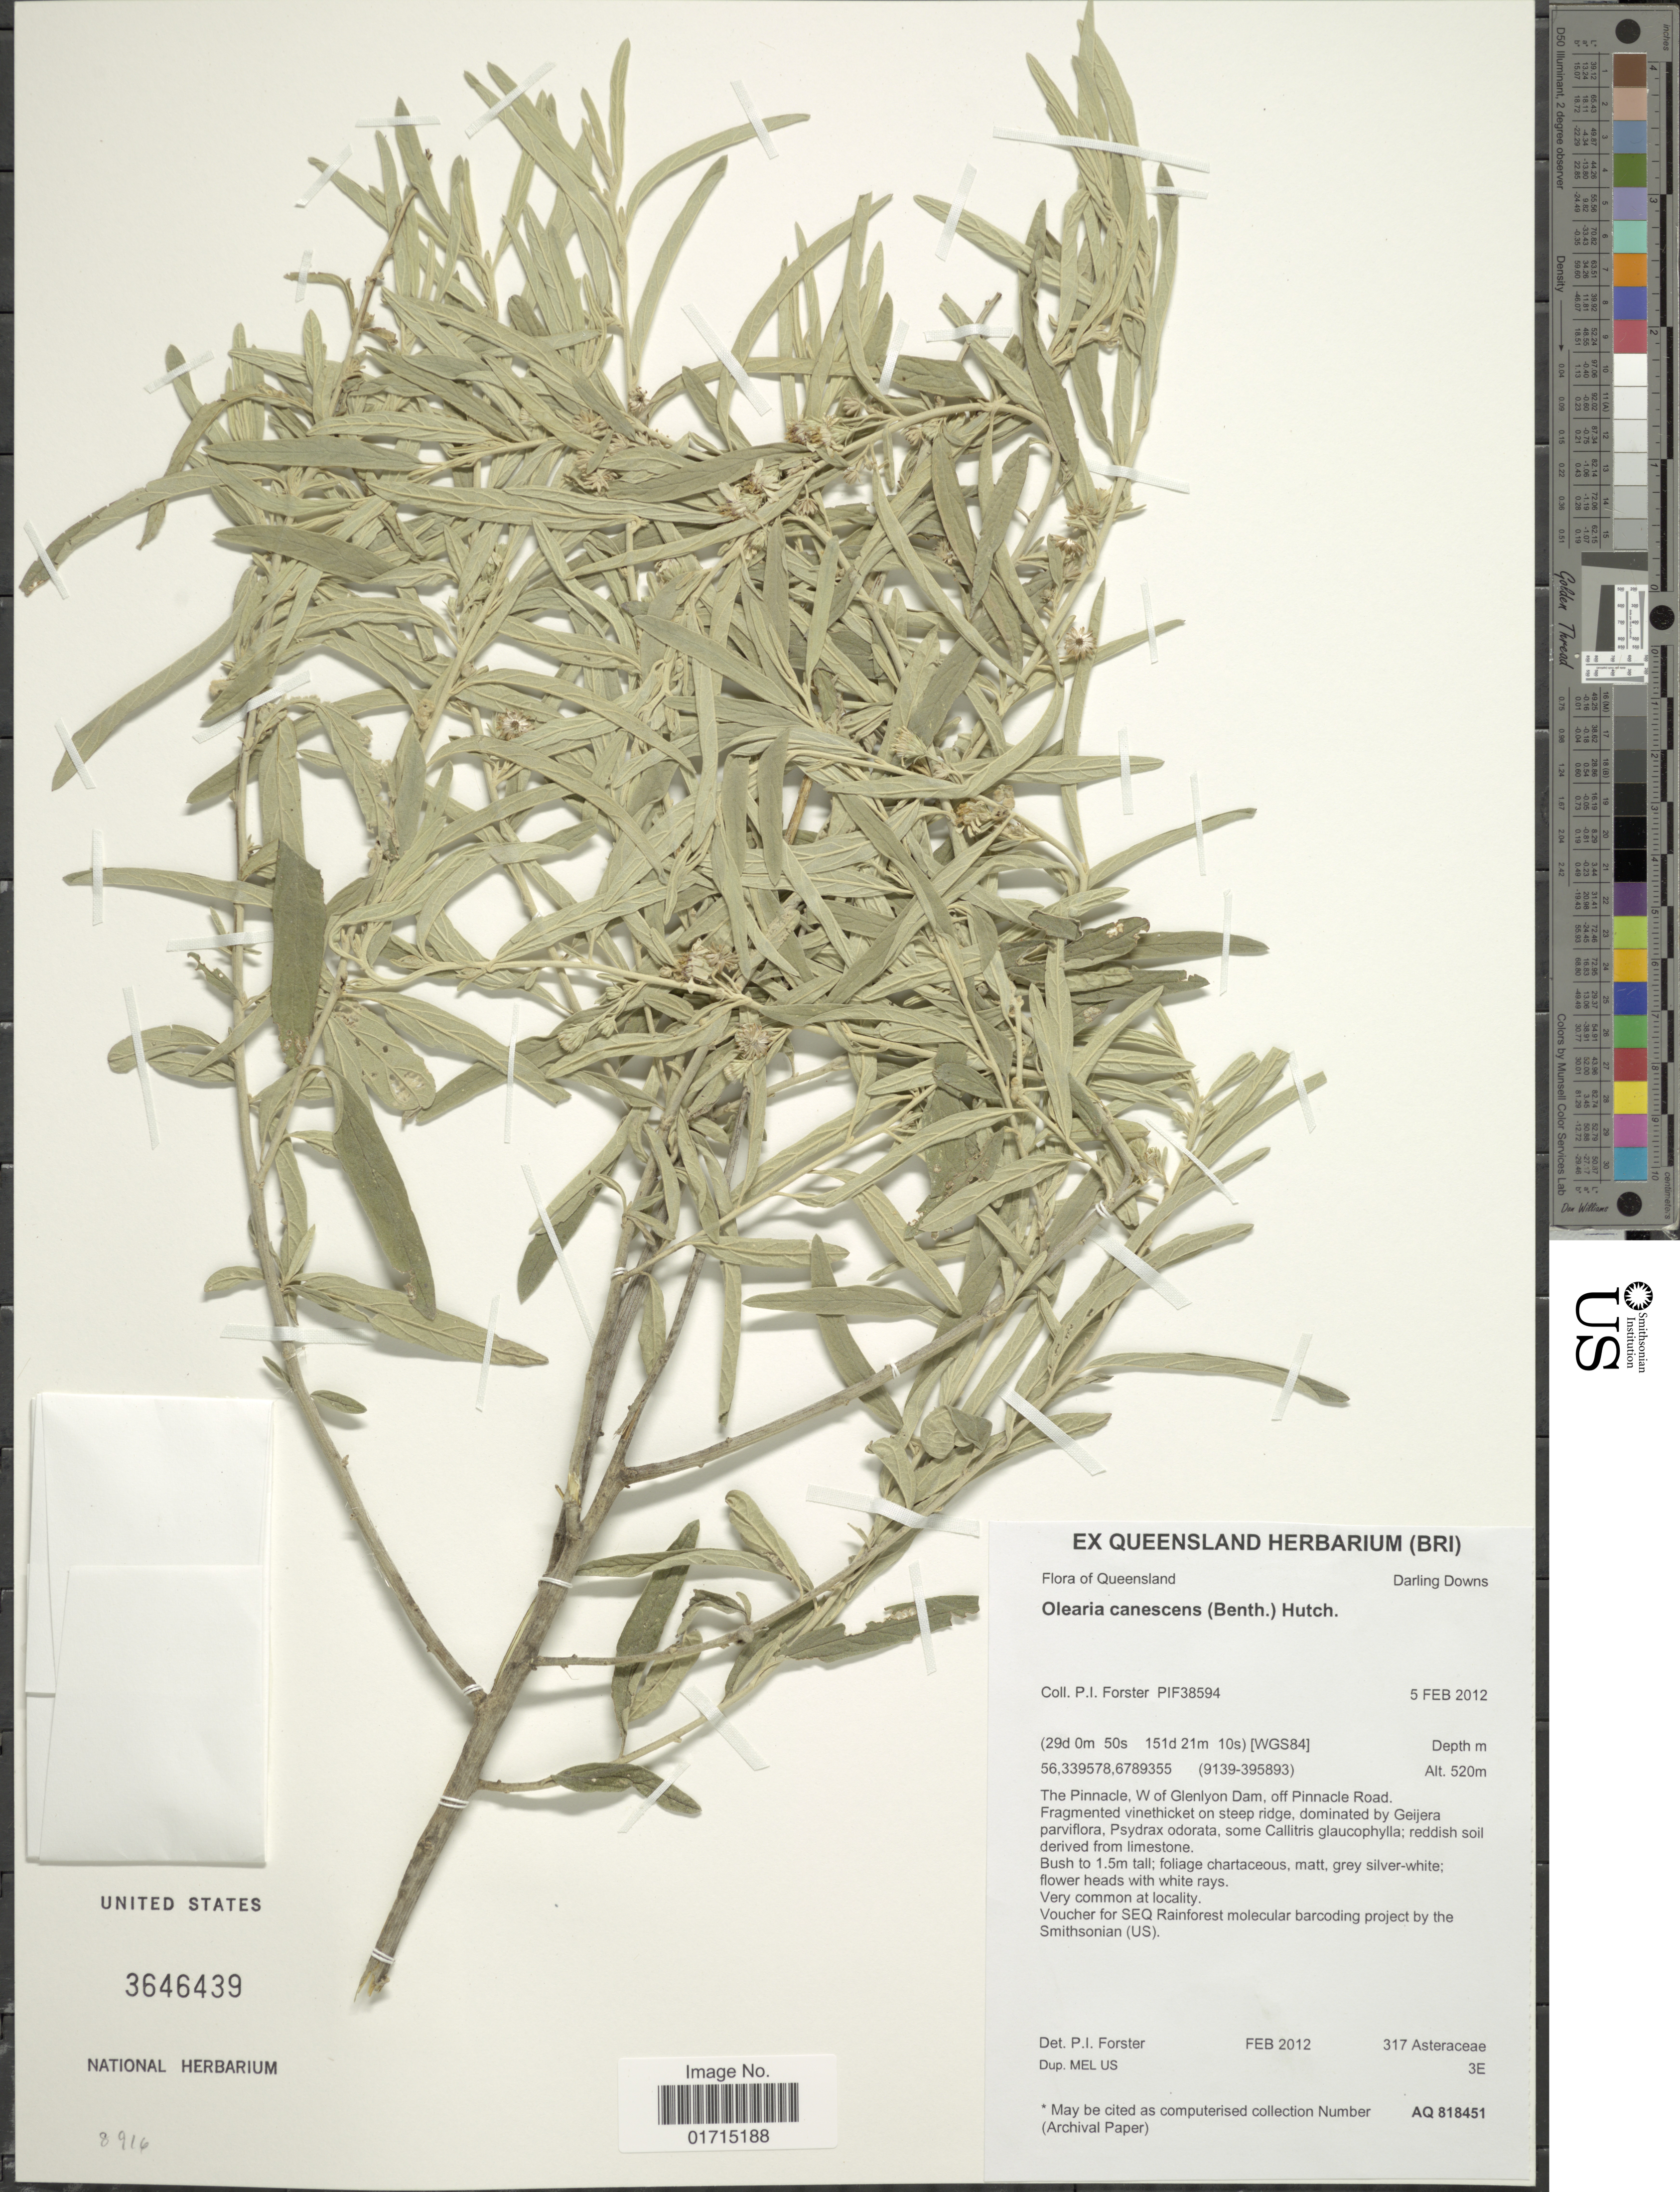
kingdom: Plantae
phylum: Tracheophyta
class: Magnoliopsida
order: Asterales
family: Asteraceae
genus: Olearia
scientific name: Olearia canescens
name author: (Benth.) Hutch.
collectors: S. Perlamn, J. Obata & B. Hill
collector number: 12368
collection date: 1991-11-06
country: United States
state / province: Hawaii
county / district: Honolulu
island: Oahu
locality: Waianae mts., Ohikilolo ridge, rim of Makua valley, north facing slope, on cone,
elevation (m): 930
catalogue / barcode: US 3252187